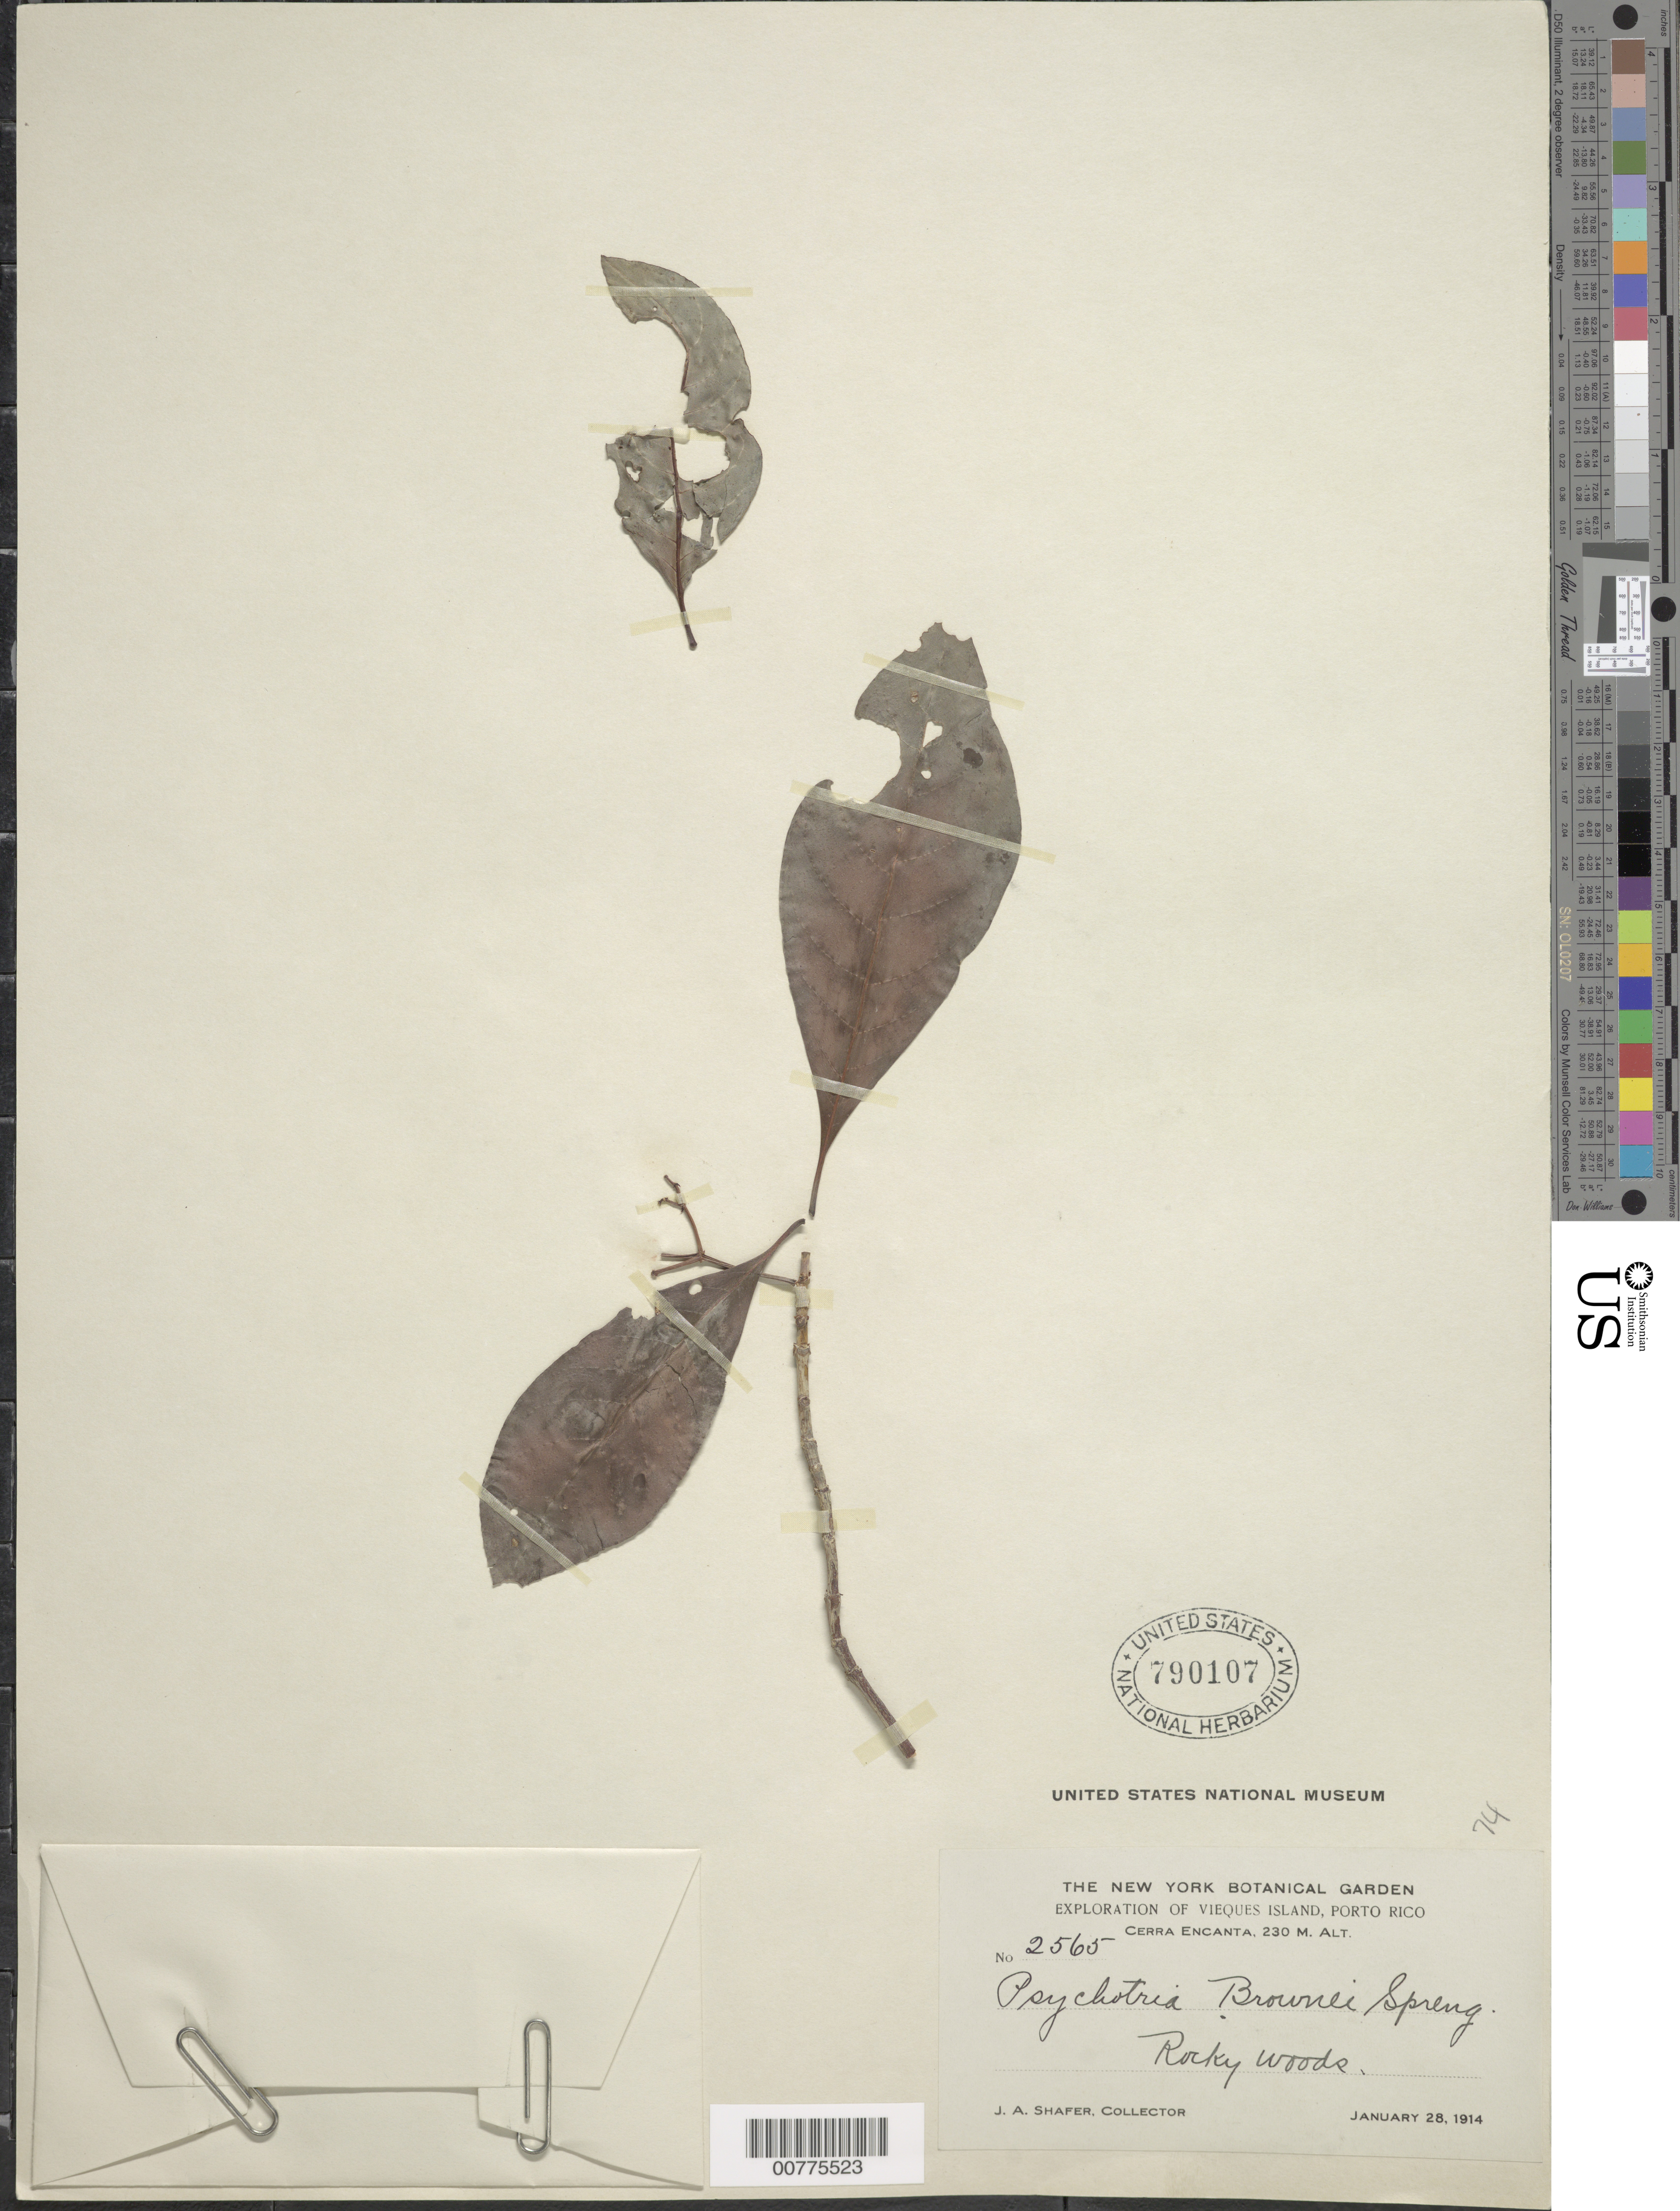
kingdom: Plantae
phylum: Tracheophyta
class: Magnoliopsida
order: Gentianales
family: Rubiaceae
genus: Psychotria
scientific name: Psychotria glabrata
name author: Sw.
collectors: J. A. Shafer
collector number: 2565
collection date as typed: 28 Jan 1914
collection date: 1914-01-28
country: Puerto Rico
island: Vieques I.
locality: Cerra Encanta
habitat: Rocky woods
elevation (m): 230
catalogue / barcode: US 790107